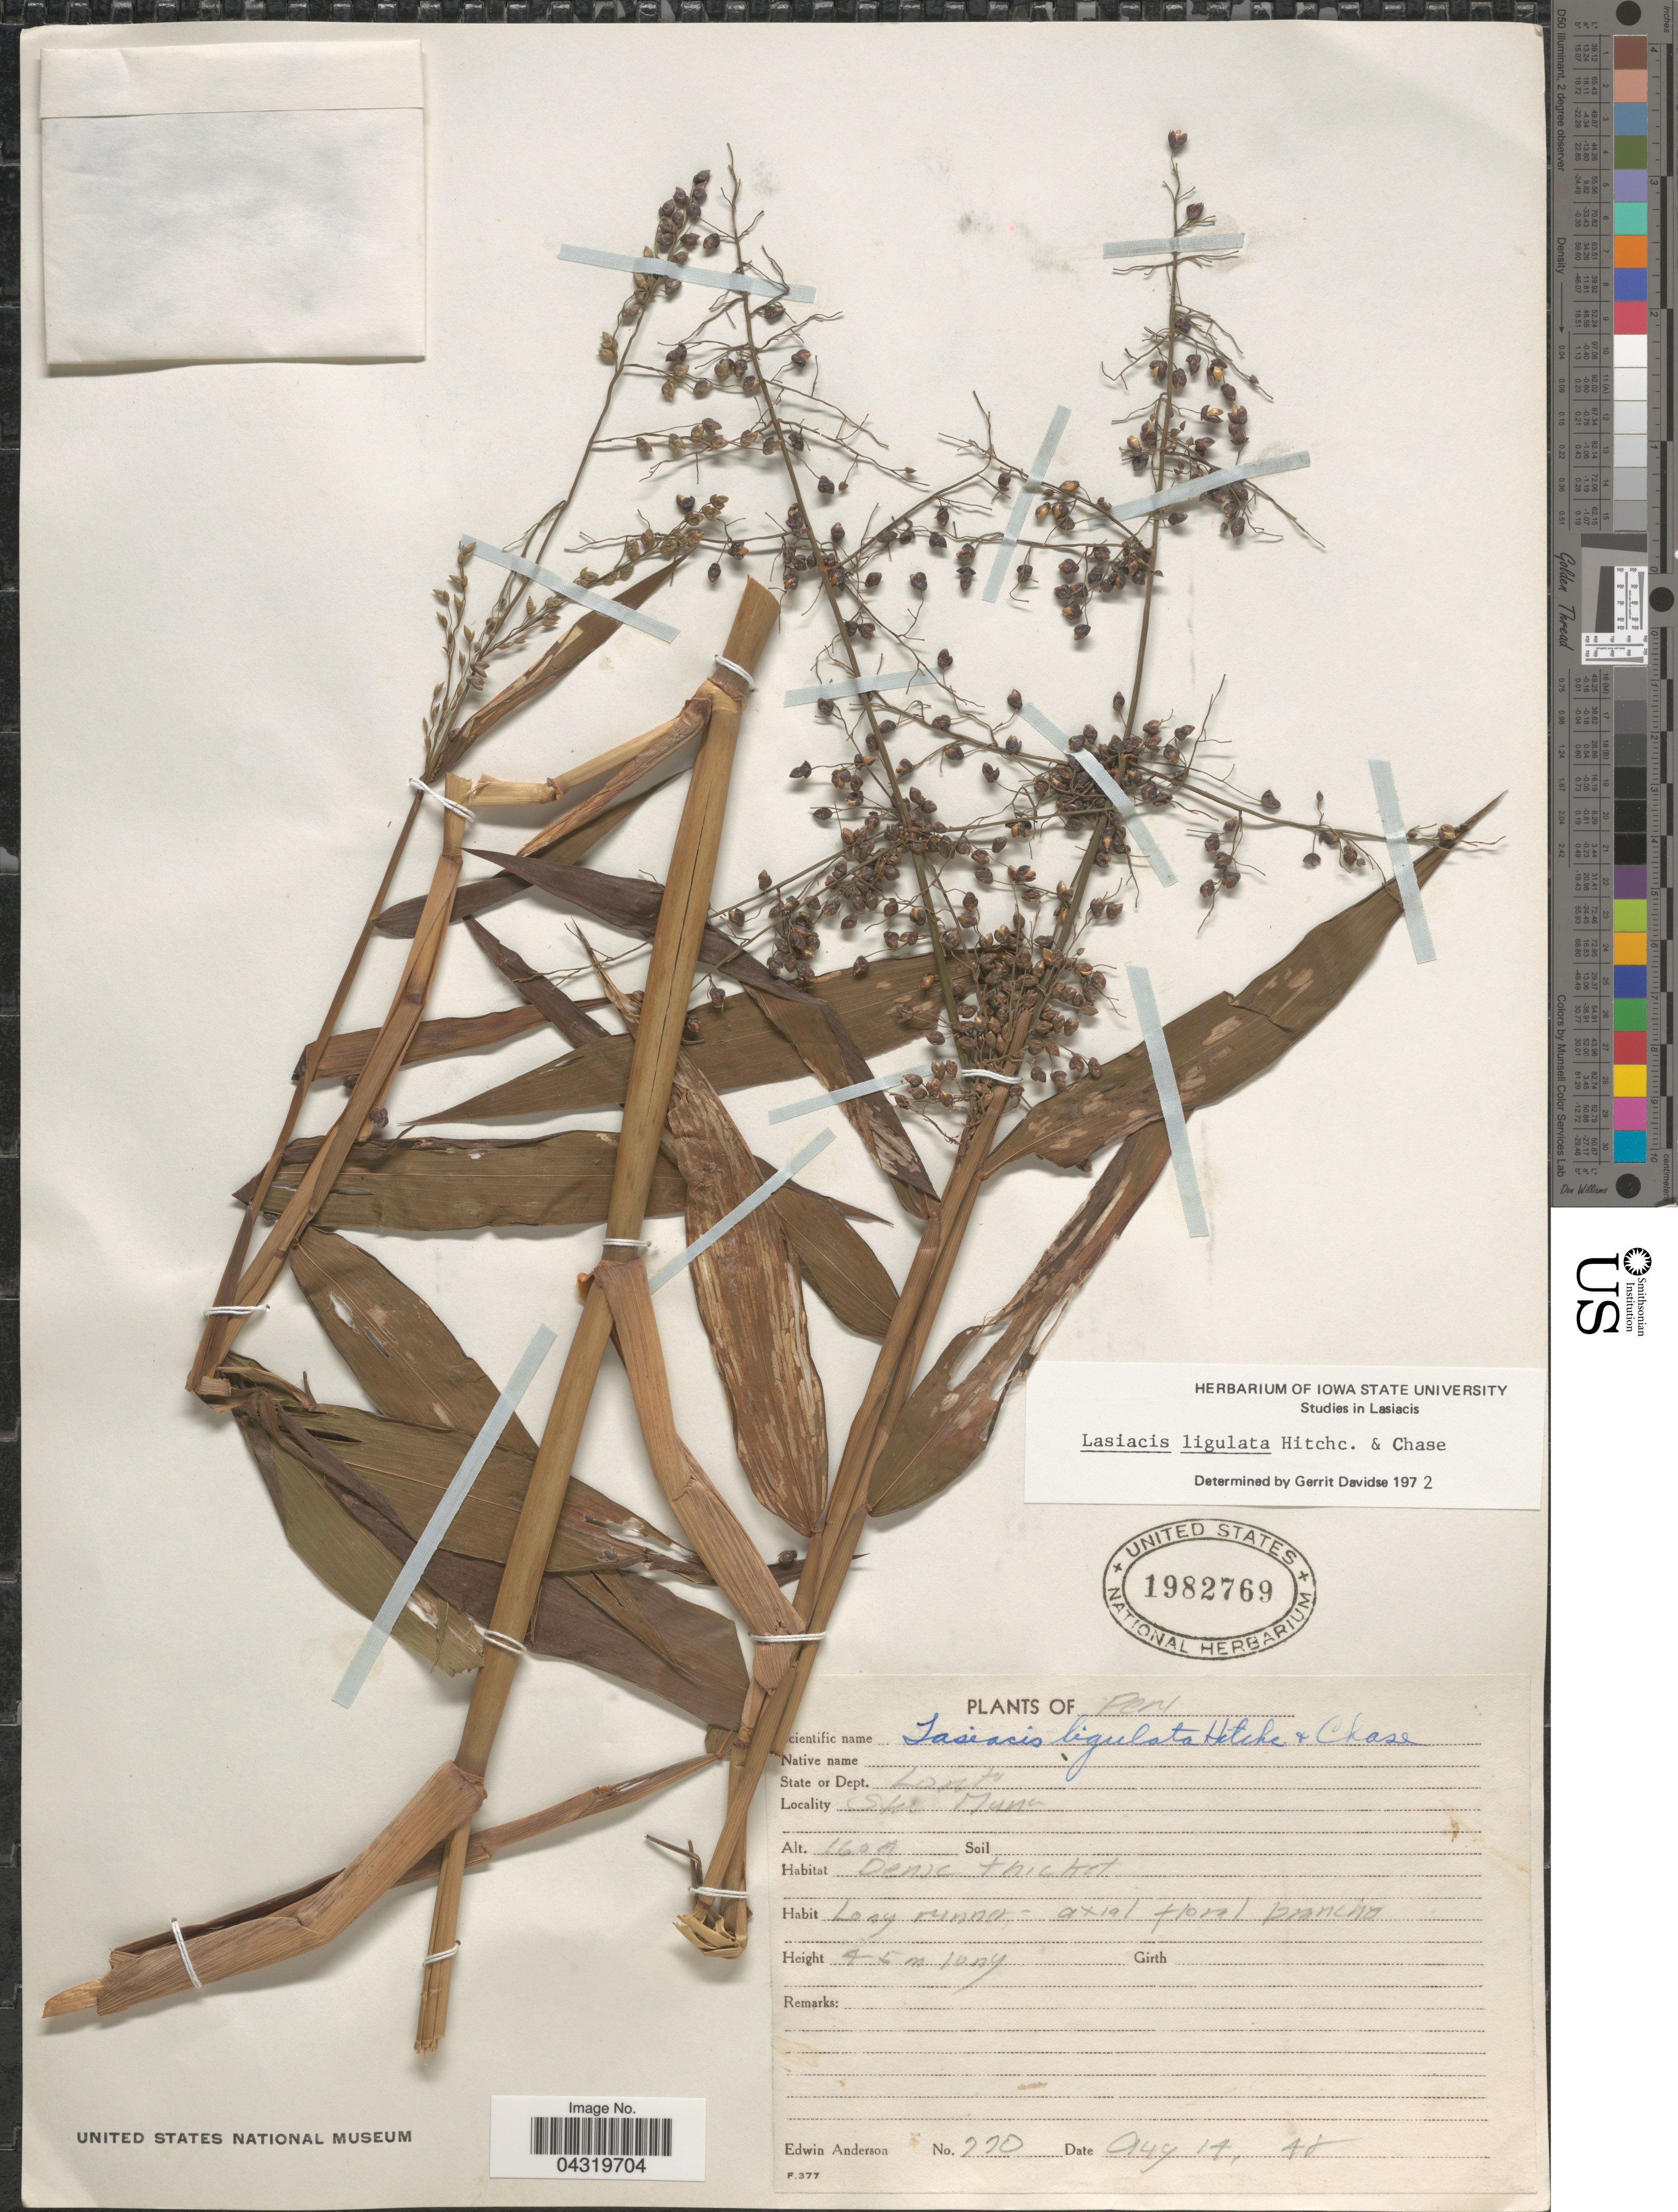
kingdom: Plantae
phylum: Tracheophyta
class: Liliopsida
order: Poales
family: Poaceae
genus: Lasiacis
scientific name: Lasiacis ligulata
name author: Hitchc. & Chase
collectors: E. Anderson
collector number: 220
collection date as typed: Transcribed d/m/y: 14/8/48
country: Peru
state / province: Loreto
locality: Dept. Loreto. Sta Maria.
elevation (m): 160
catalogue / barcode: US 1982769